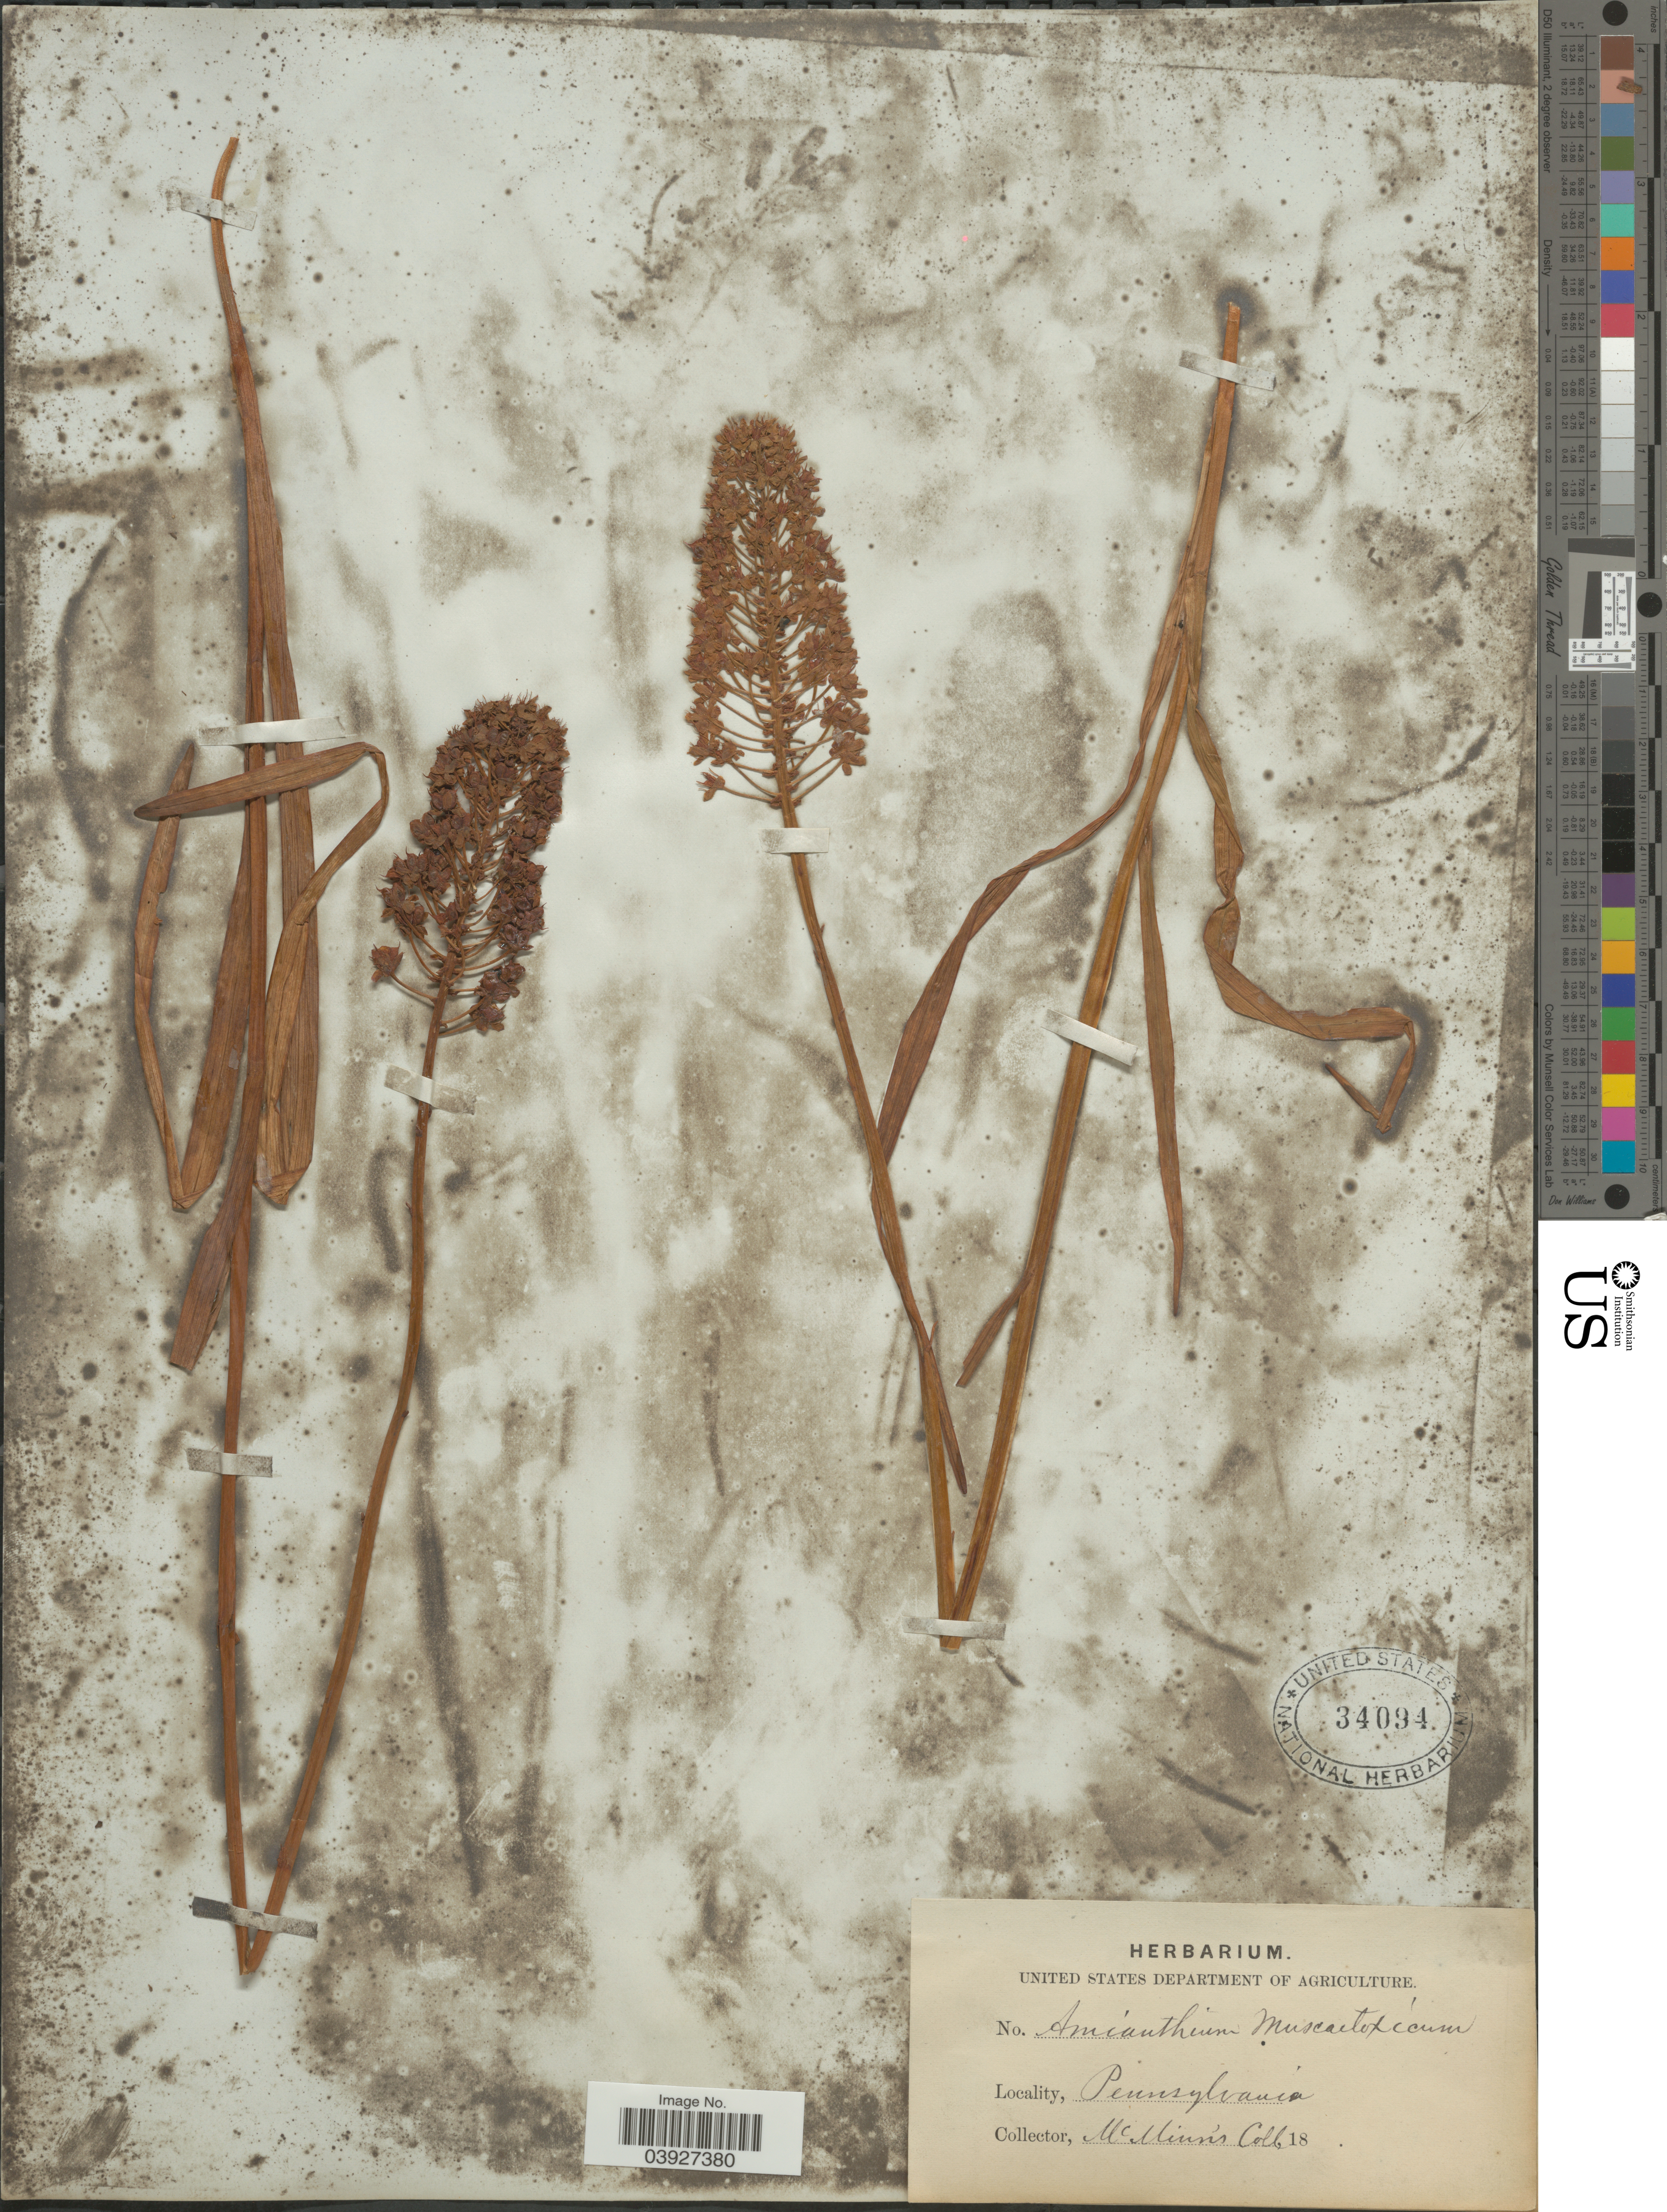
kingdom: Plantae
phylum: Tracheophyta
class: Liliopsida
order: Liliales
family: Melanthiaceae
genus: Amianthium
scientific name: Amianthium muscitoxicum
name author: (Walter) A. Gray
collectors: McMinn's Coll.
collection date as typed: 18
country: United States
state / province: Pennsylvania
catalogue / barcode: US 34094